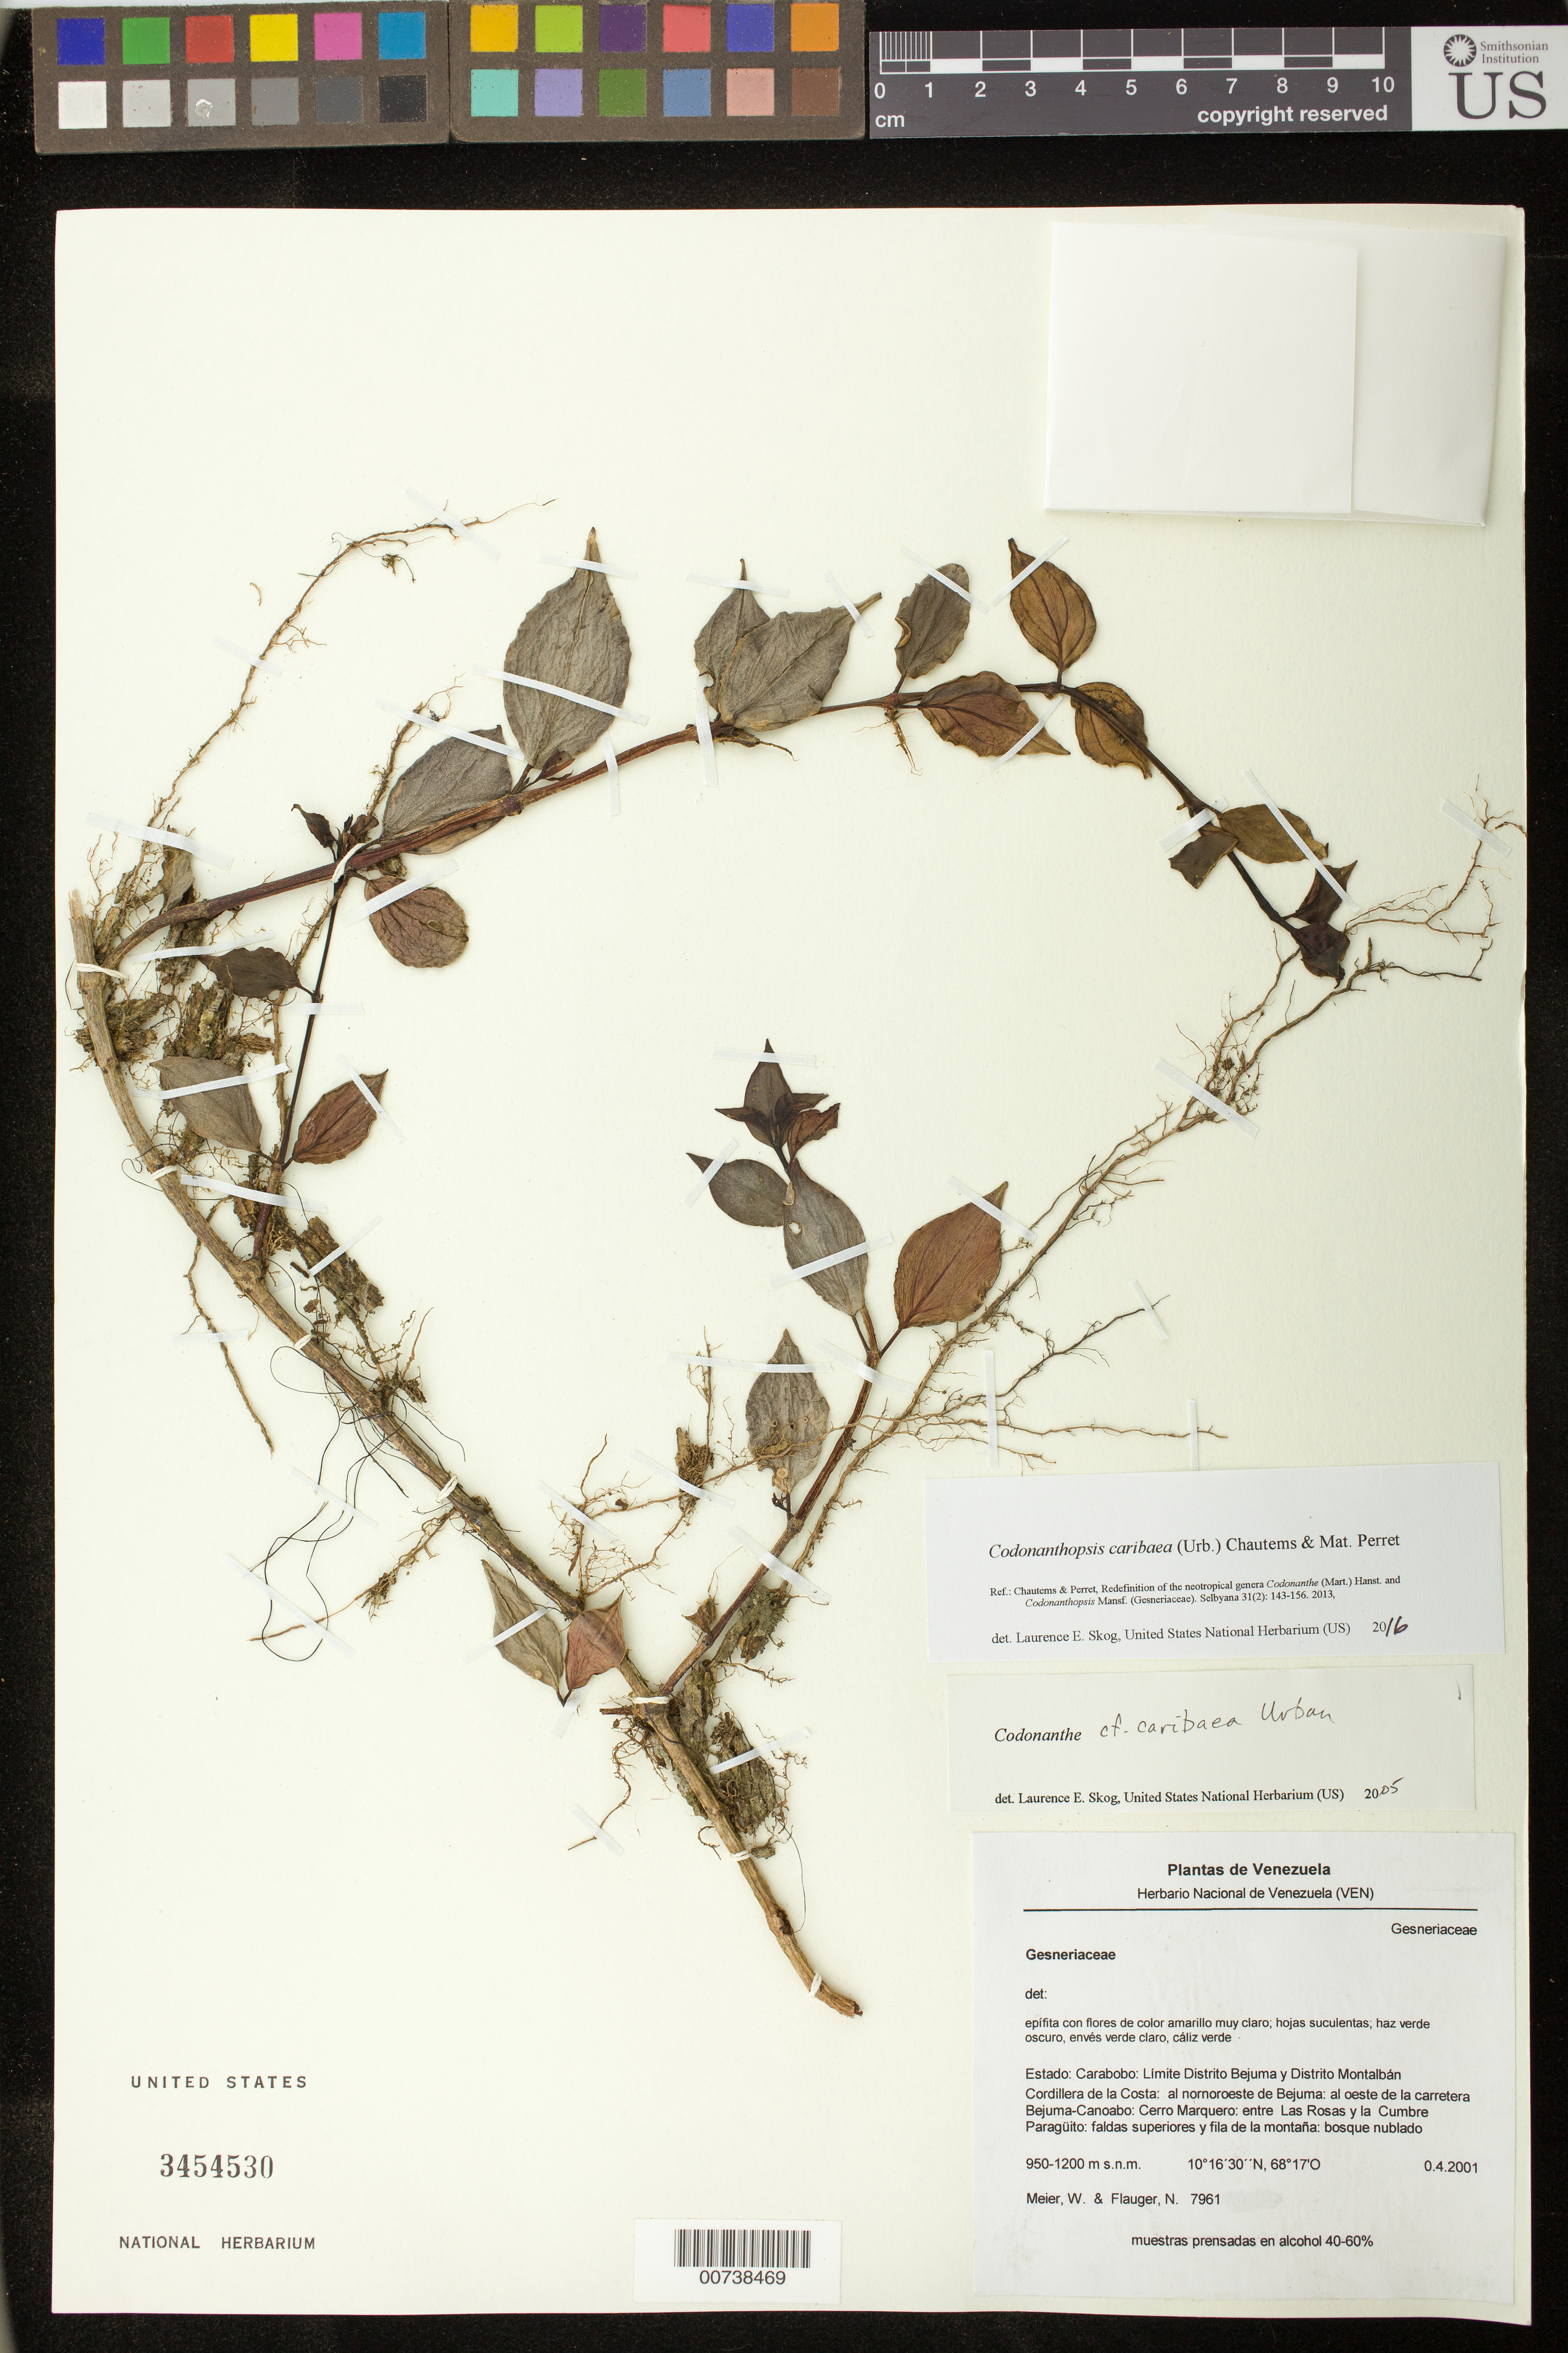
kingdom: Plantae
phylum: Tracheophyta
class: Magnoliopsida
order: Lamiales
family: Gesneriaceae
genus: Codonanthopsis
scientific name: Codonanthopsis caribaea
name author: (Urb.) Chautems & Mat.Perret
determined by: Skog, Laurence E.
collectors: W. Meier & N. Flauger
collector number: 7961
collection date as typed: Apr 2001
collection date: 2001-04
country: Venezuela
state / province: Carabobo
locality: Limite Distrito Bejuma y Distrito Montalbán. Cordillera de la Costa: al nornoroeste de Bejuma: al oeste de la carretera Bejuma-Canoabo: Cerro Marquero: entre Las Roasas y la Cumbre Paraguito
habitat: faldas superiores y fila de la montaña: bosque nublado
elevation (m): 950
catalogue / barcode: US 3454530